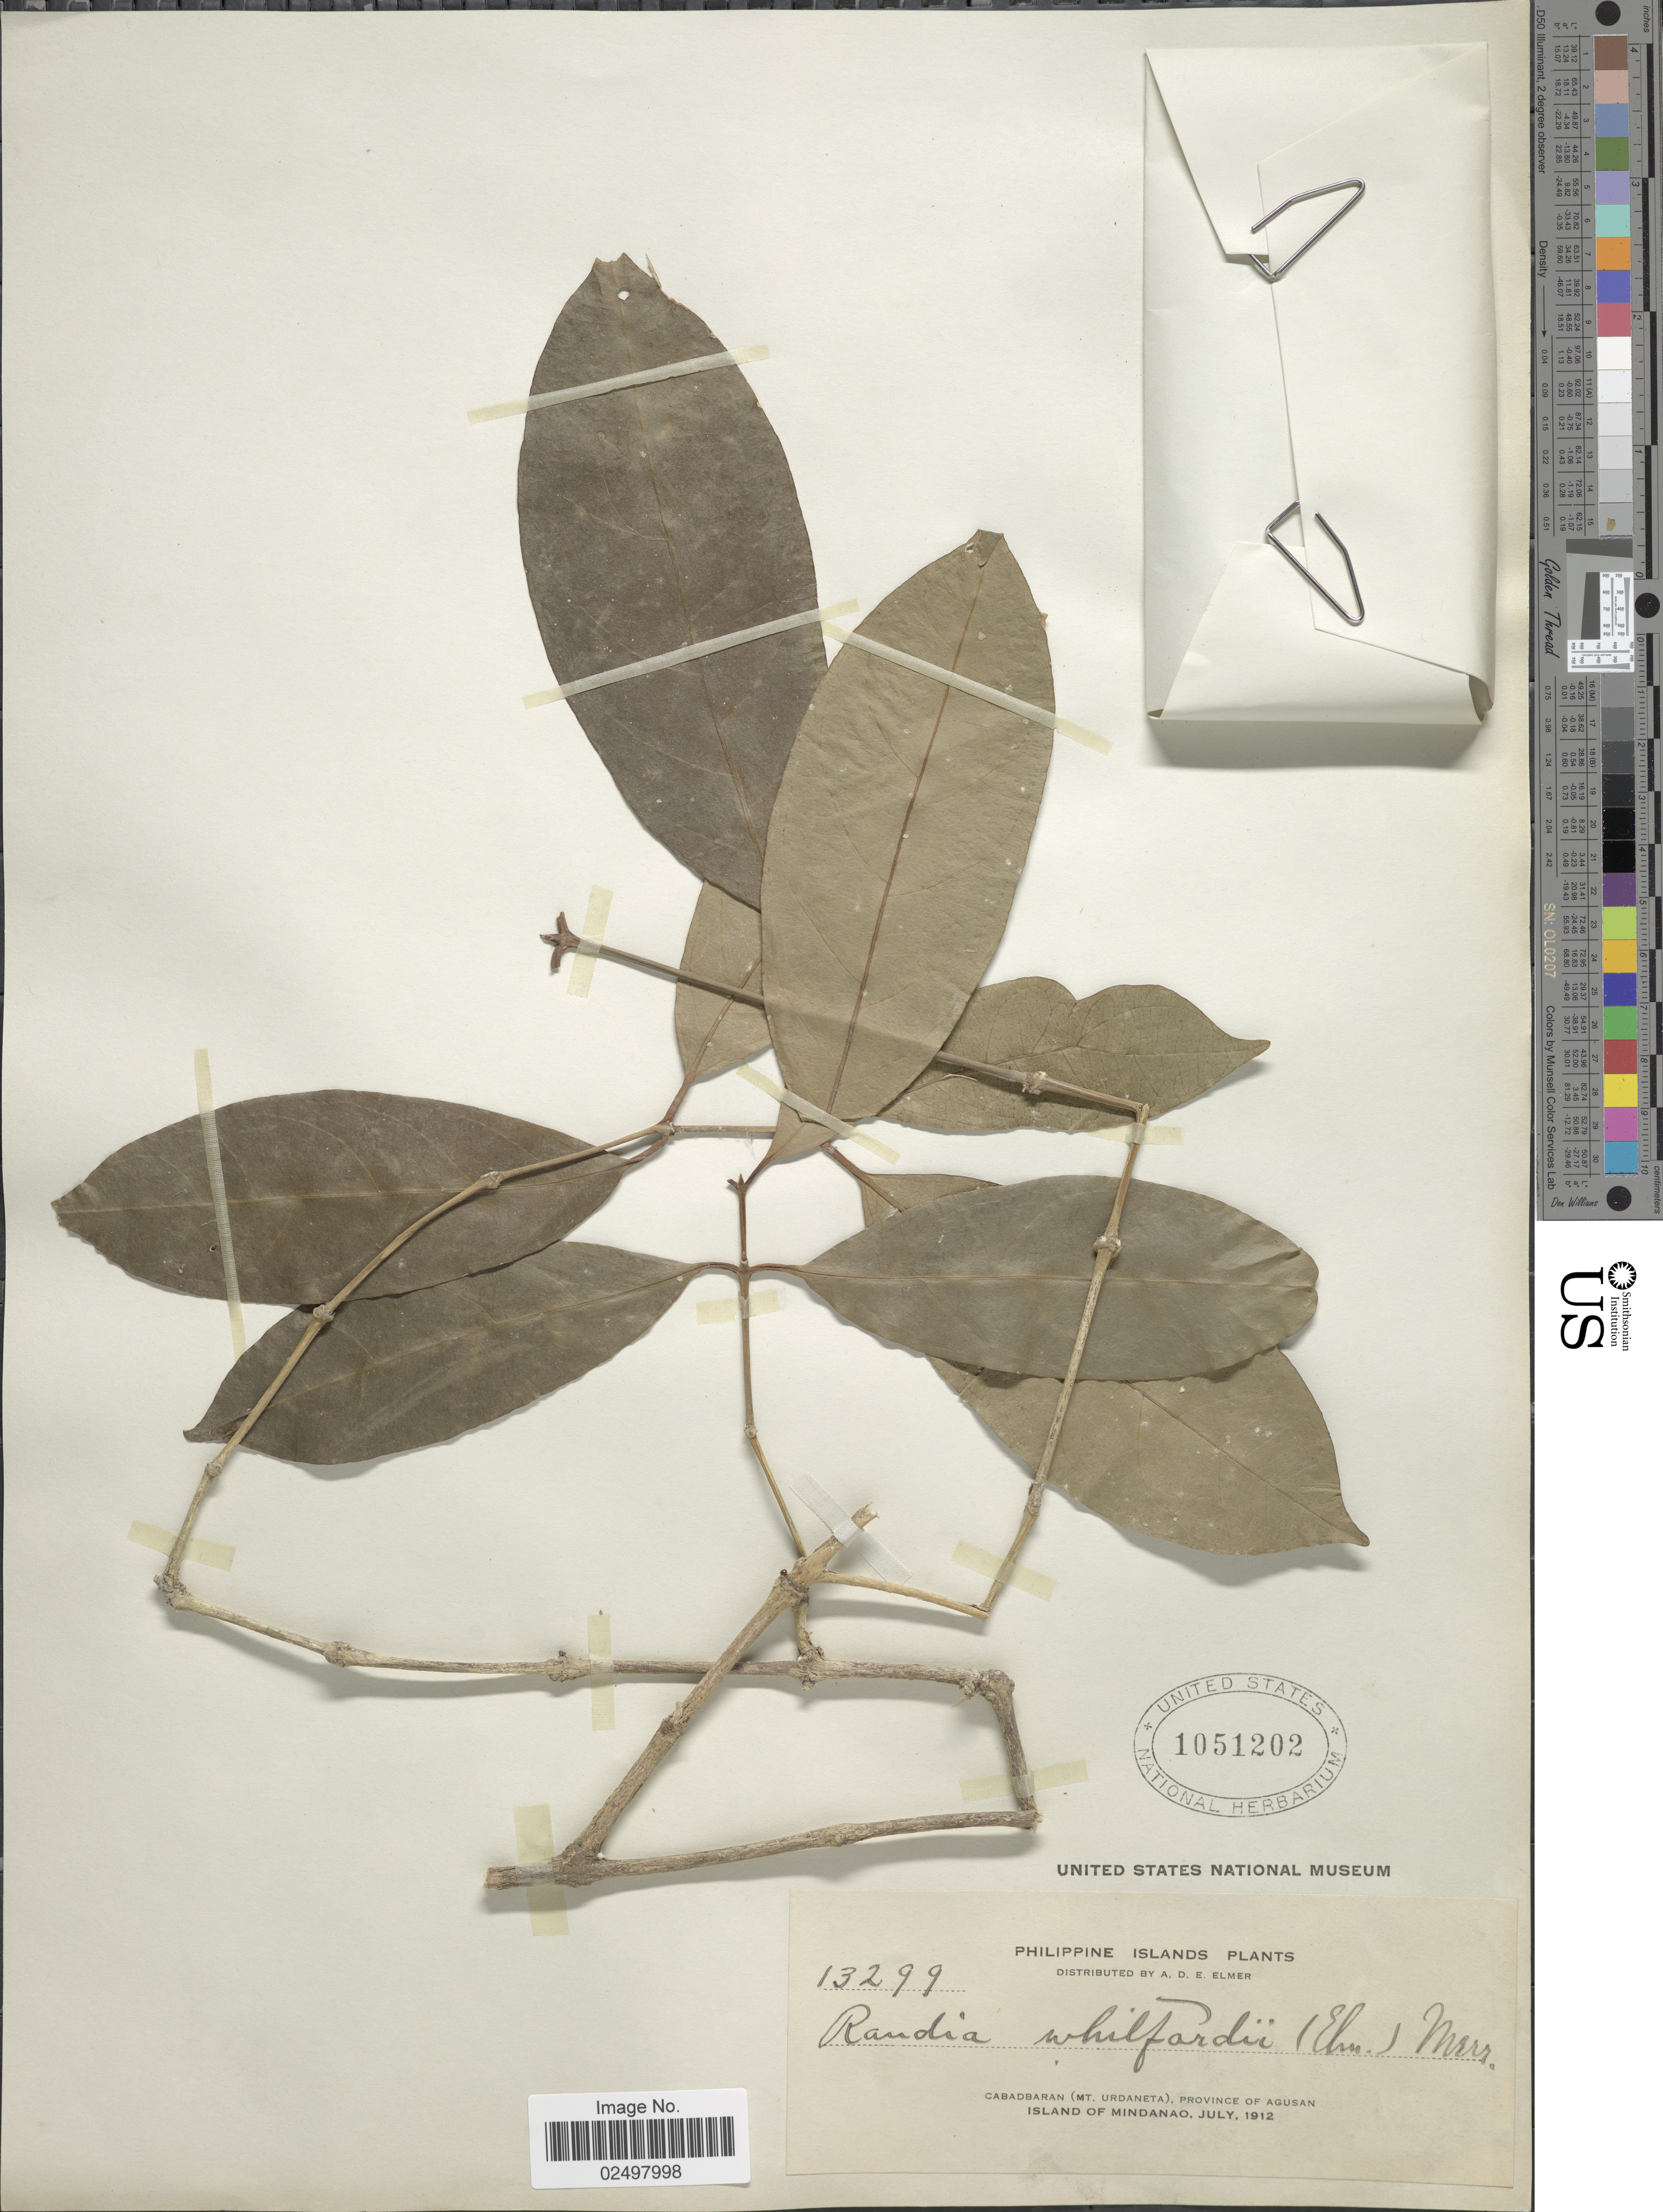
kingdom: Plantae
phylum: Tracheophyta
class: Magnoliopsida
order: Gentianales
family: Rubiaceae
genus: Discospermum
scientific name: Discospermum whitfordii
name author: (Elmer) S.J. Ali & Robbr.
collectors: A. D. E. Elmer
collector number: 13299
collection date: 1912-07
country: Philippines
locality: Philippine Islands, Cabadbaran (Mt. Urdaneta), Province of Agusan, Island of Mindanao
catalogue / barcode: US 1051202